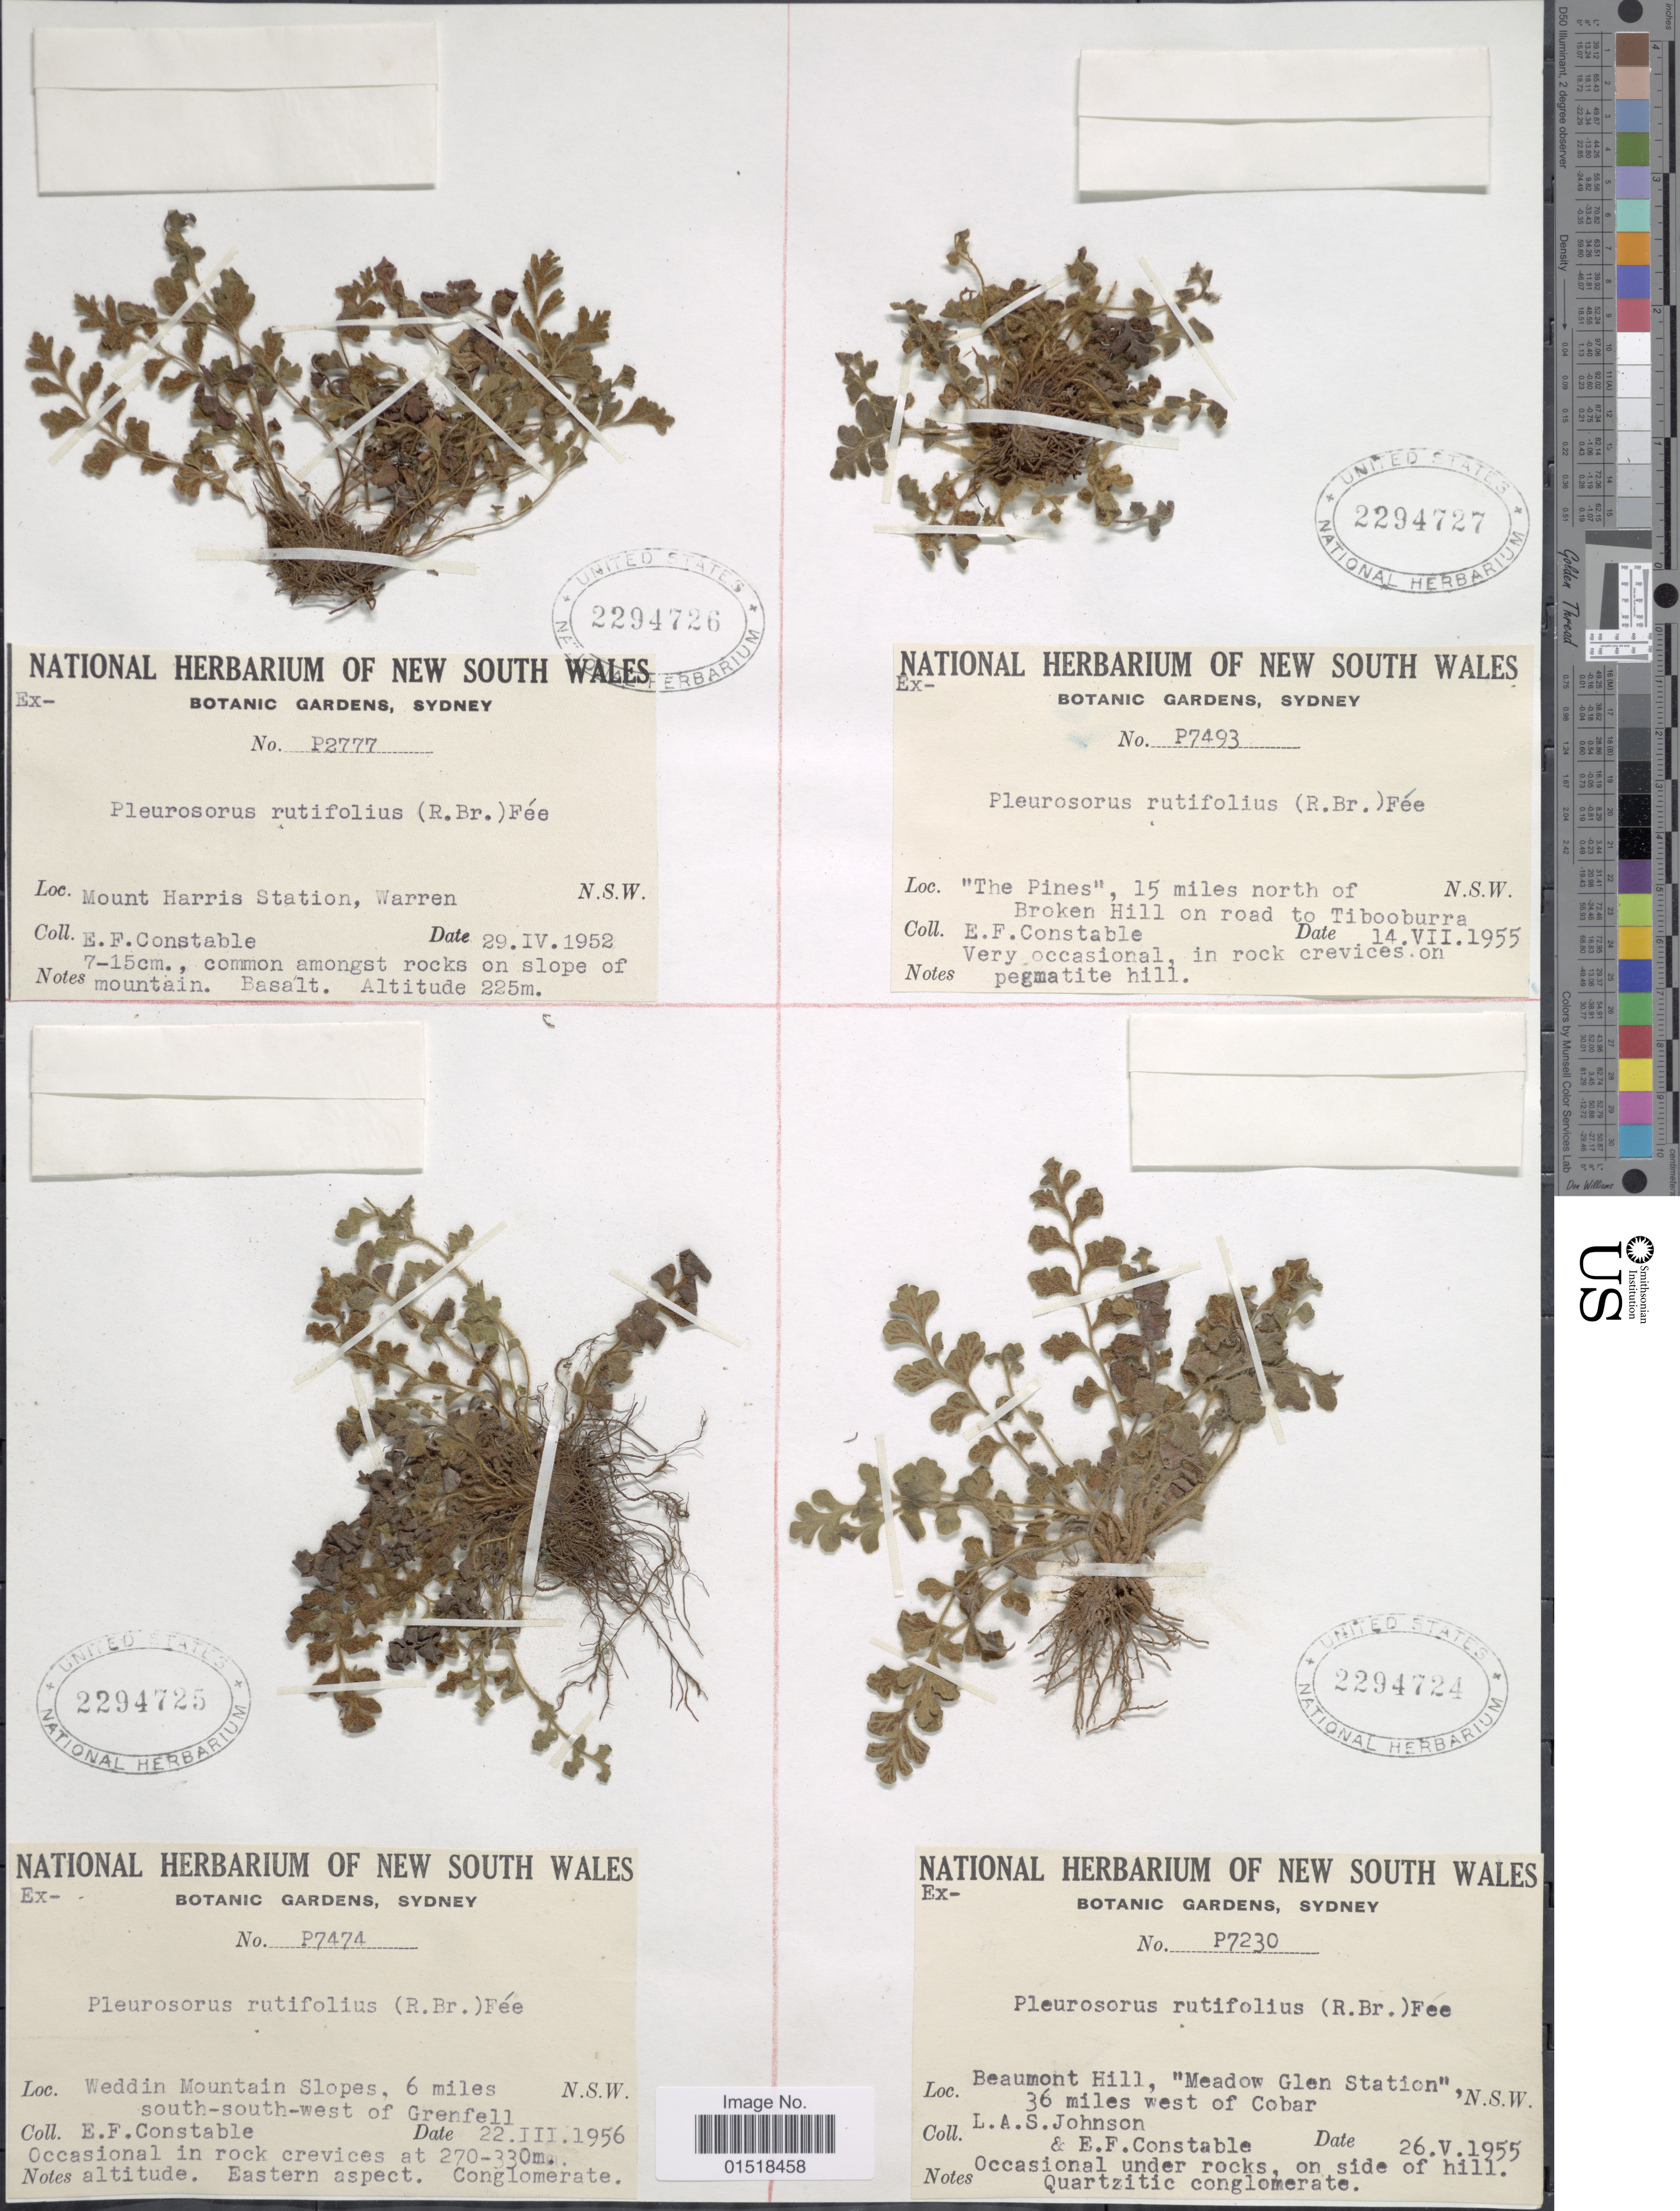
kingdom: Plantae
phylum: Tracheophyta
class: Polypodiopsida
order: Polypodiales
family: Aspleniaceae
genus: Asplenium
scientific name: Asplenium rutifolium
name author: (P.J. Bergius) Kunze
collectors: E. F. Constable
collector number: P2777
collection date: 1952-04-29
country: Australia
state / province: New South Wales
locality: Mount Harris Station, Warren.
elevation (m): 225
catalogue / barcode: US 2294726-3